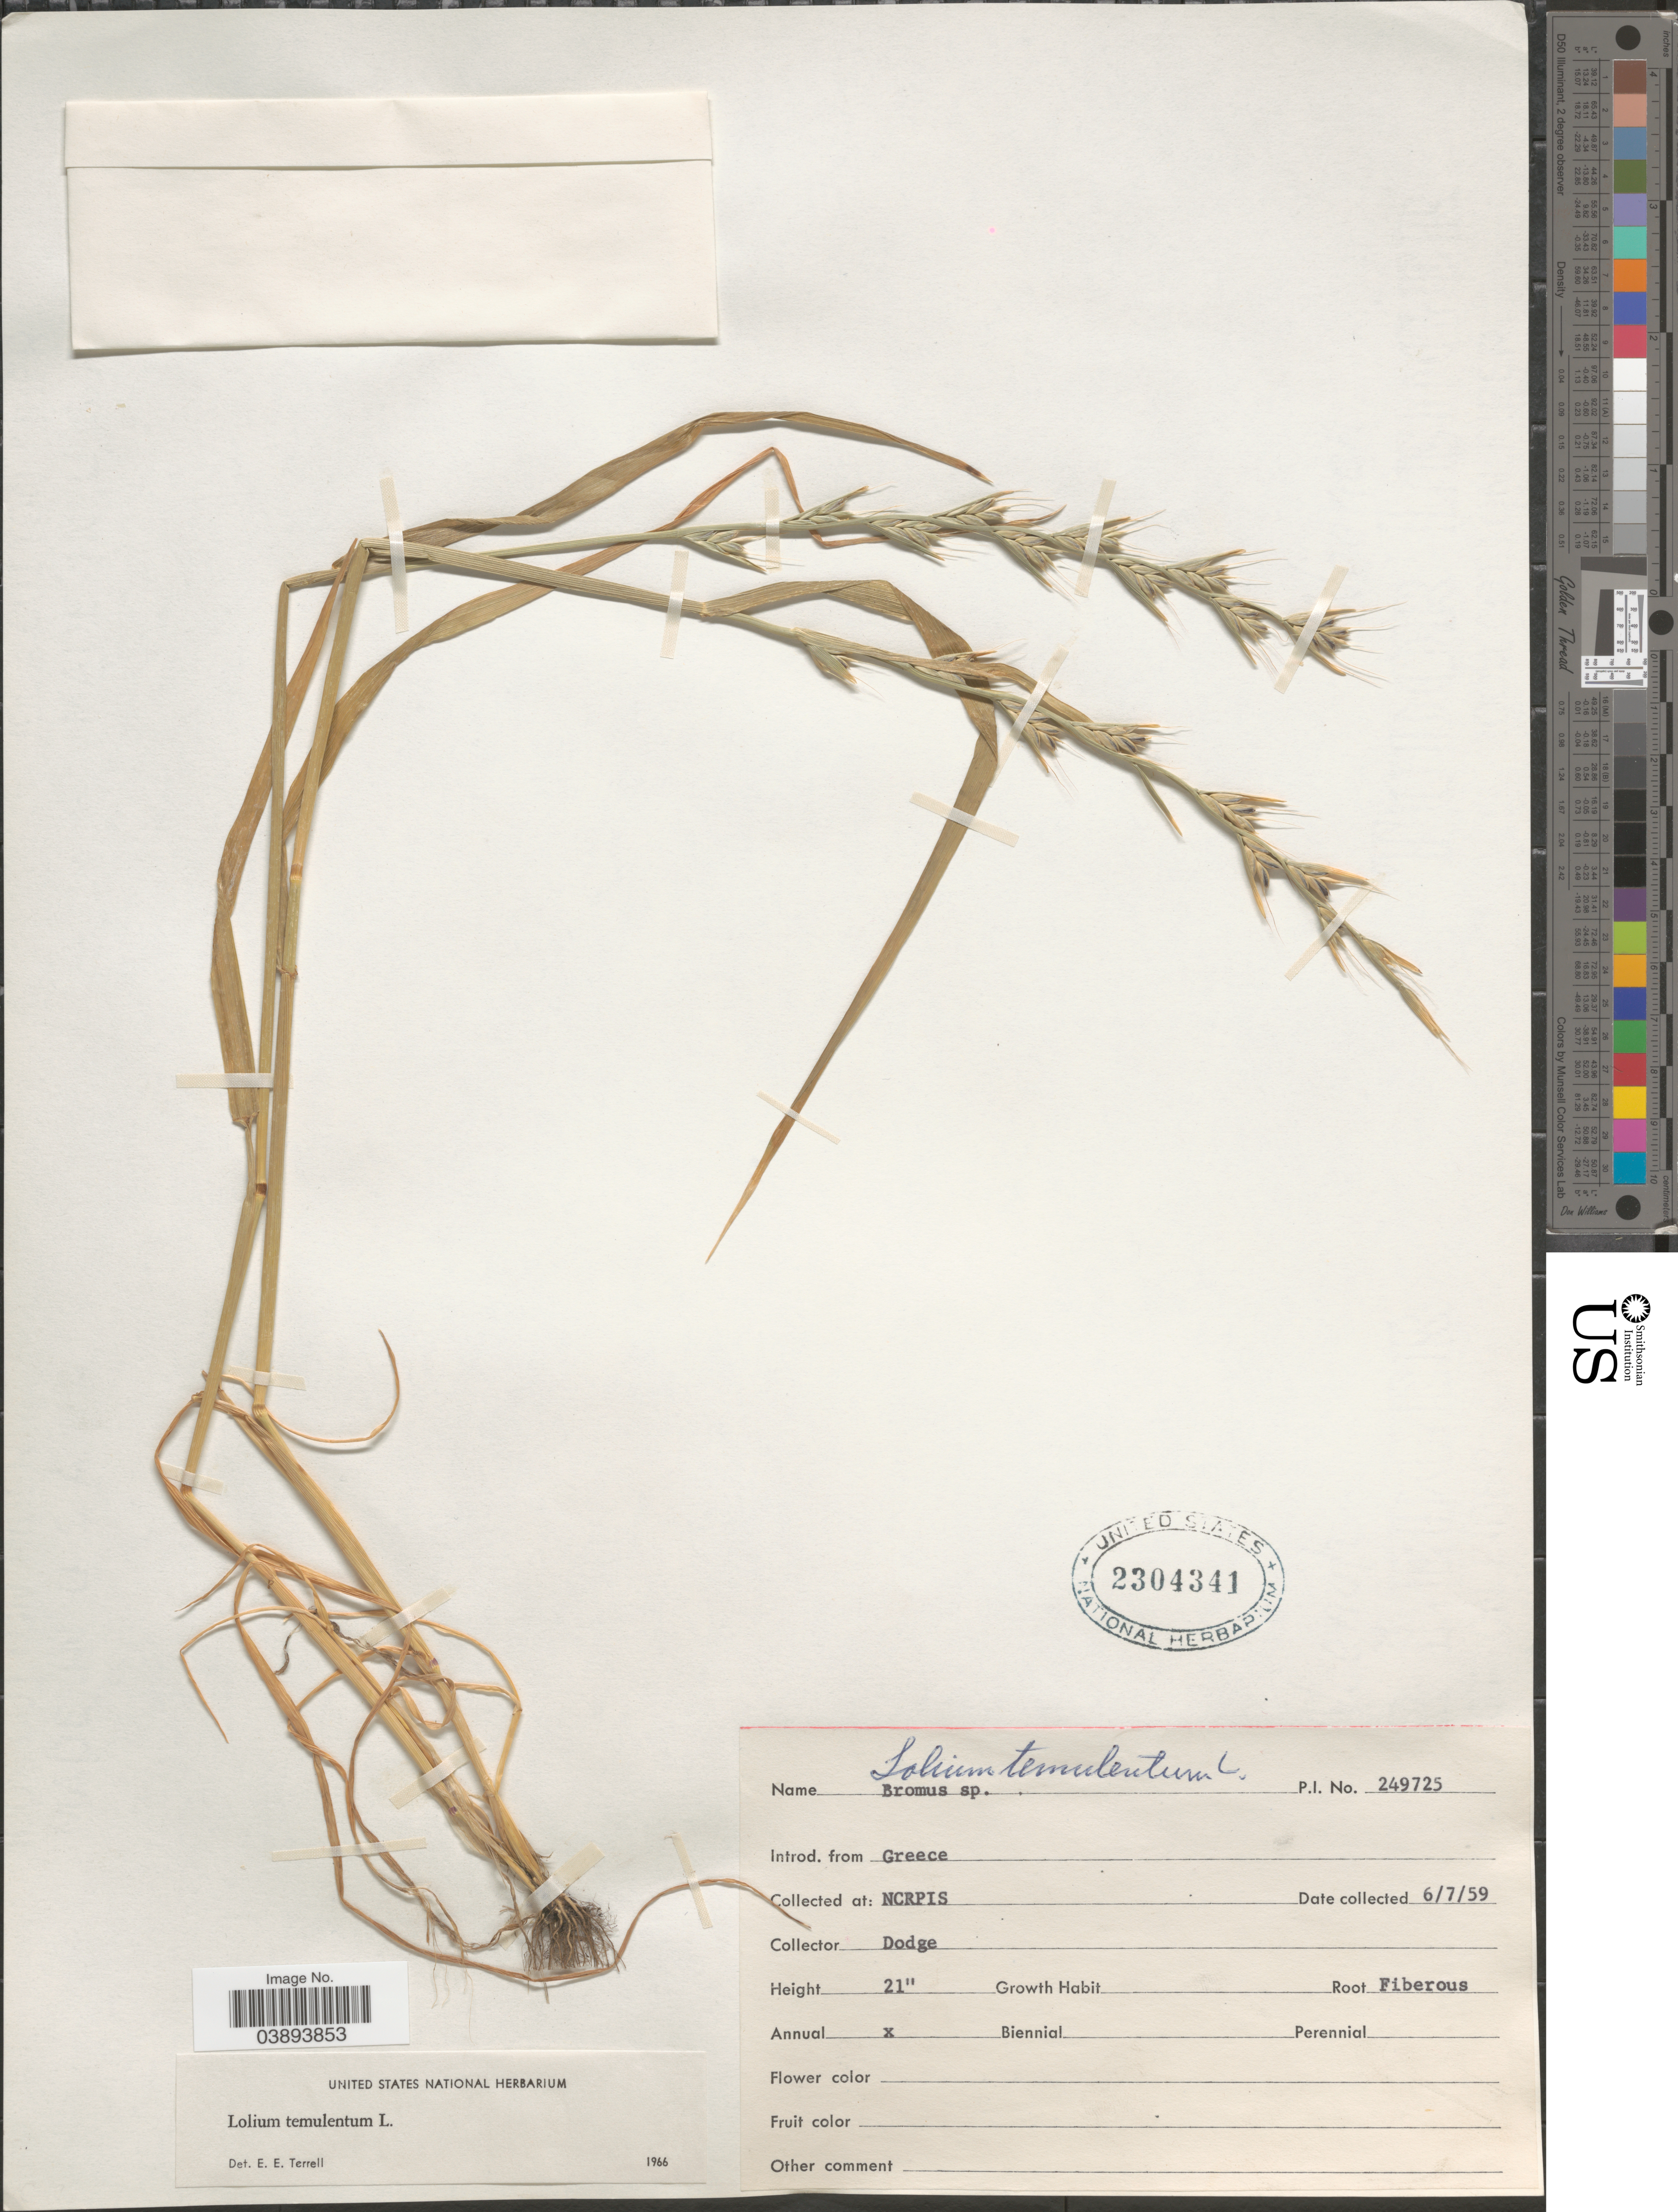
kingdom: Plantae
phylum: Tracheophyta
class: Liliopsida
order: Poales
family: Poaceae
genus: Lolium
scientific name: Lolium temulentum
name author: L.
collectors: -. Dodge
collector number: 249725?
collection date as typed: Transcribed d/m/y: 6/7/59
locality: NCRPIS.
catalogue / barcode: US 2304341